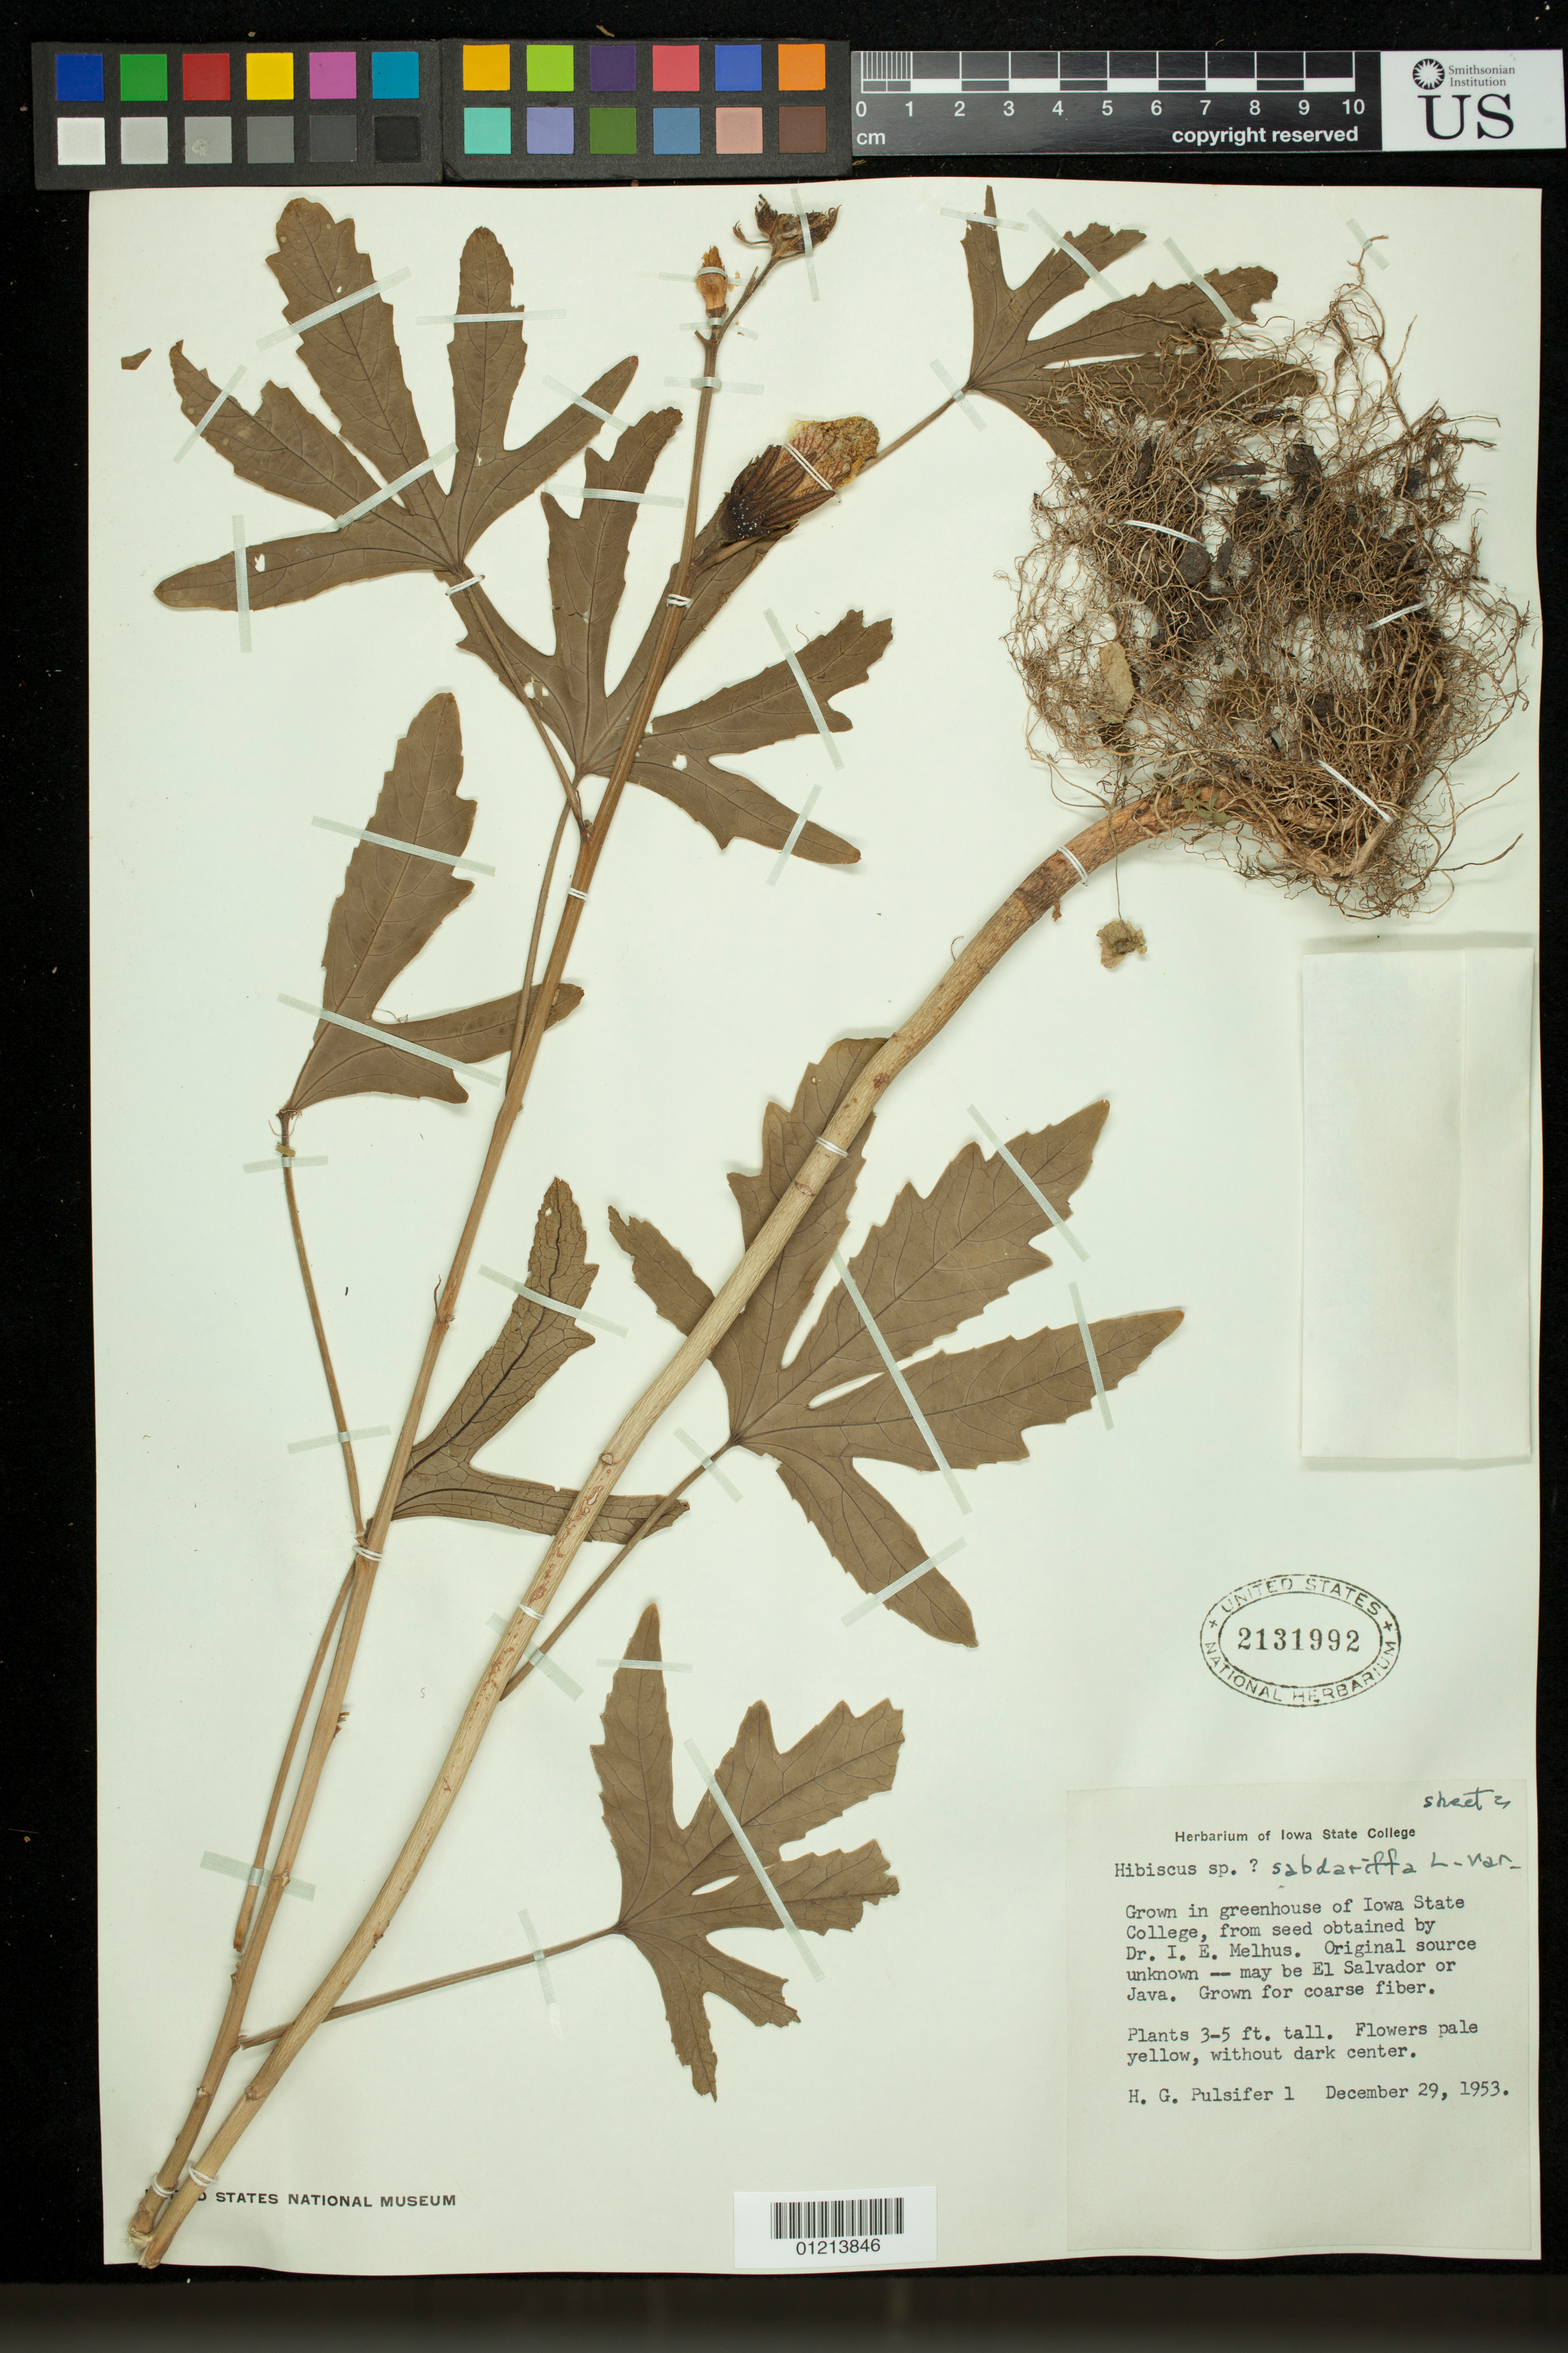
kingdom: Plantae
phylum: Tracheophyta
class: Magnoliopsida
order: Malvales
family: Malvaceae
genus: Hibiscus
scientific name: Hibiscus sabdariffa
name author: L.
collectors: H. Pulsifer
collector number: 1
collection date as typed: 29 Dec 1953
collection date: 1953-12-29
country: United States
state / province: Iowa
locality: Grown in greenhouse of Iowa State College, from seed obtained by Dr. I. E. Melhus. Original source unknown - may be El Salvador or Java.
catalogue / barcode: US 2131992